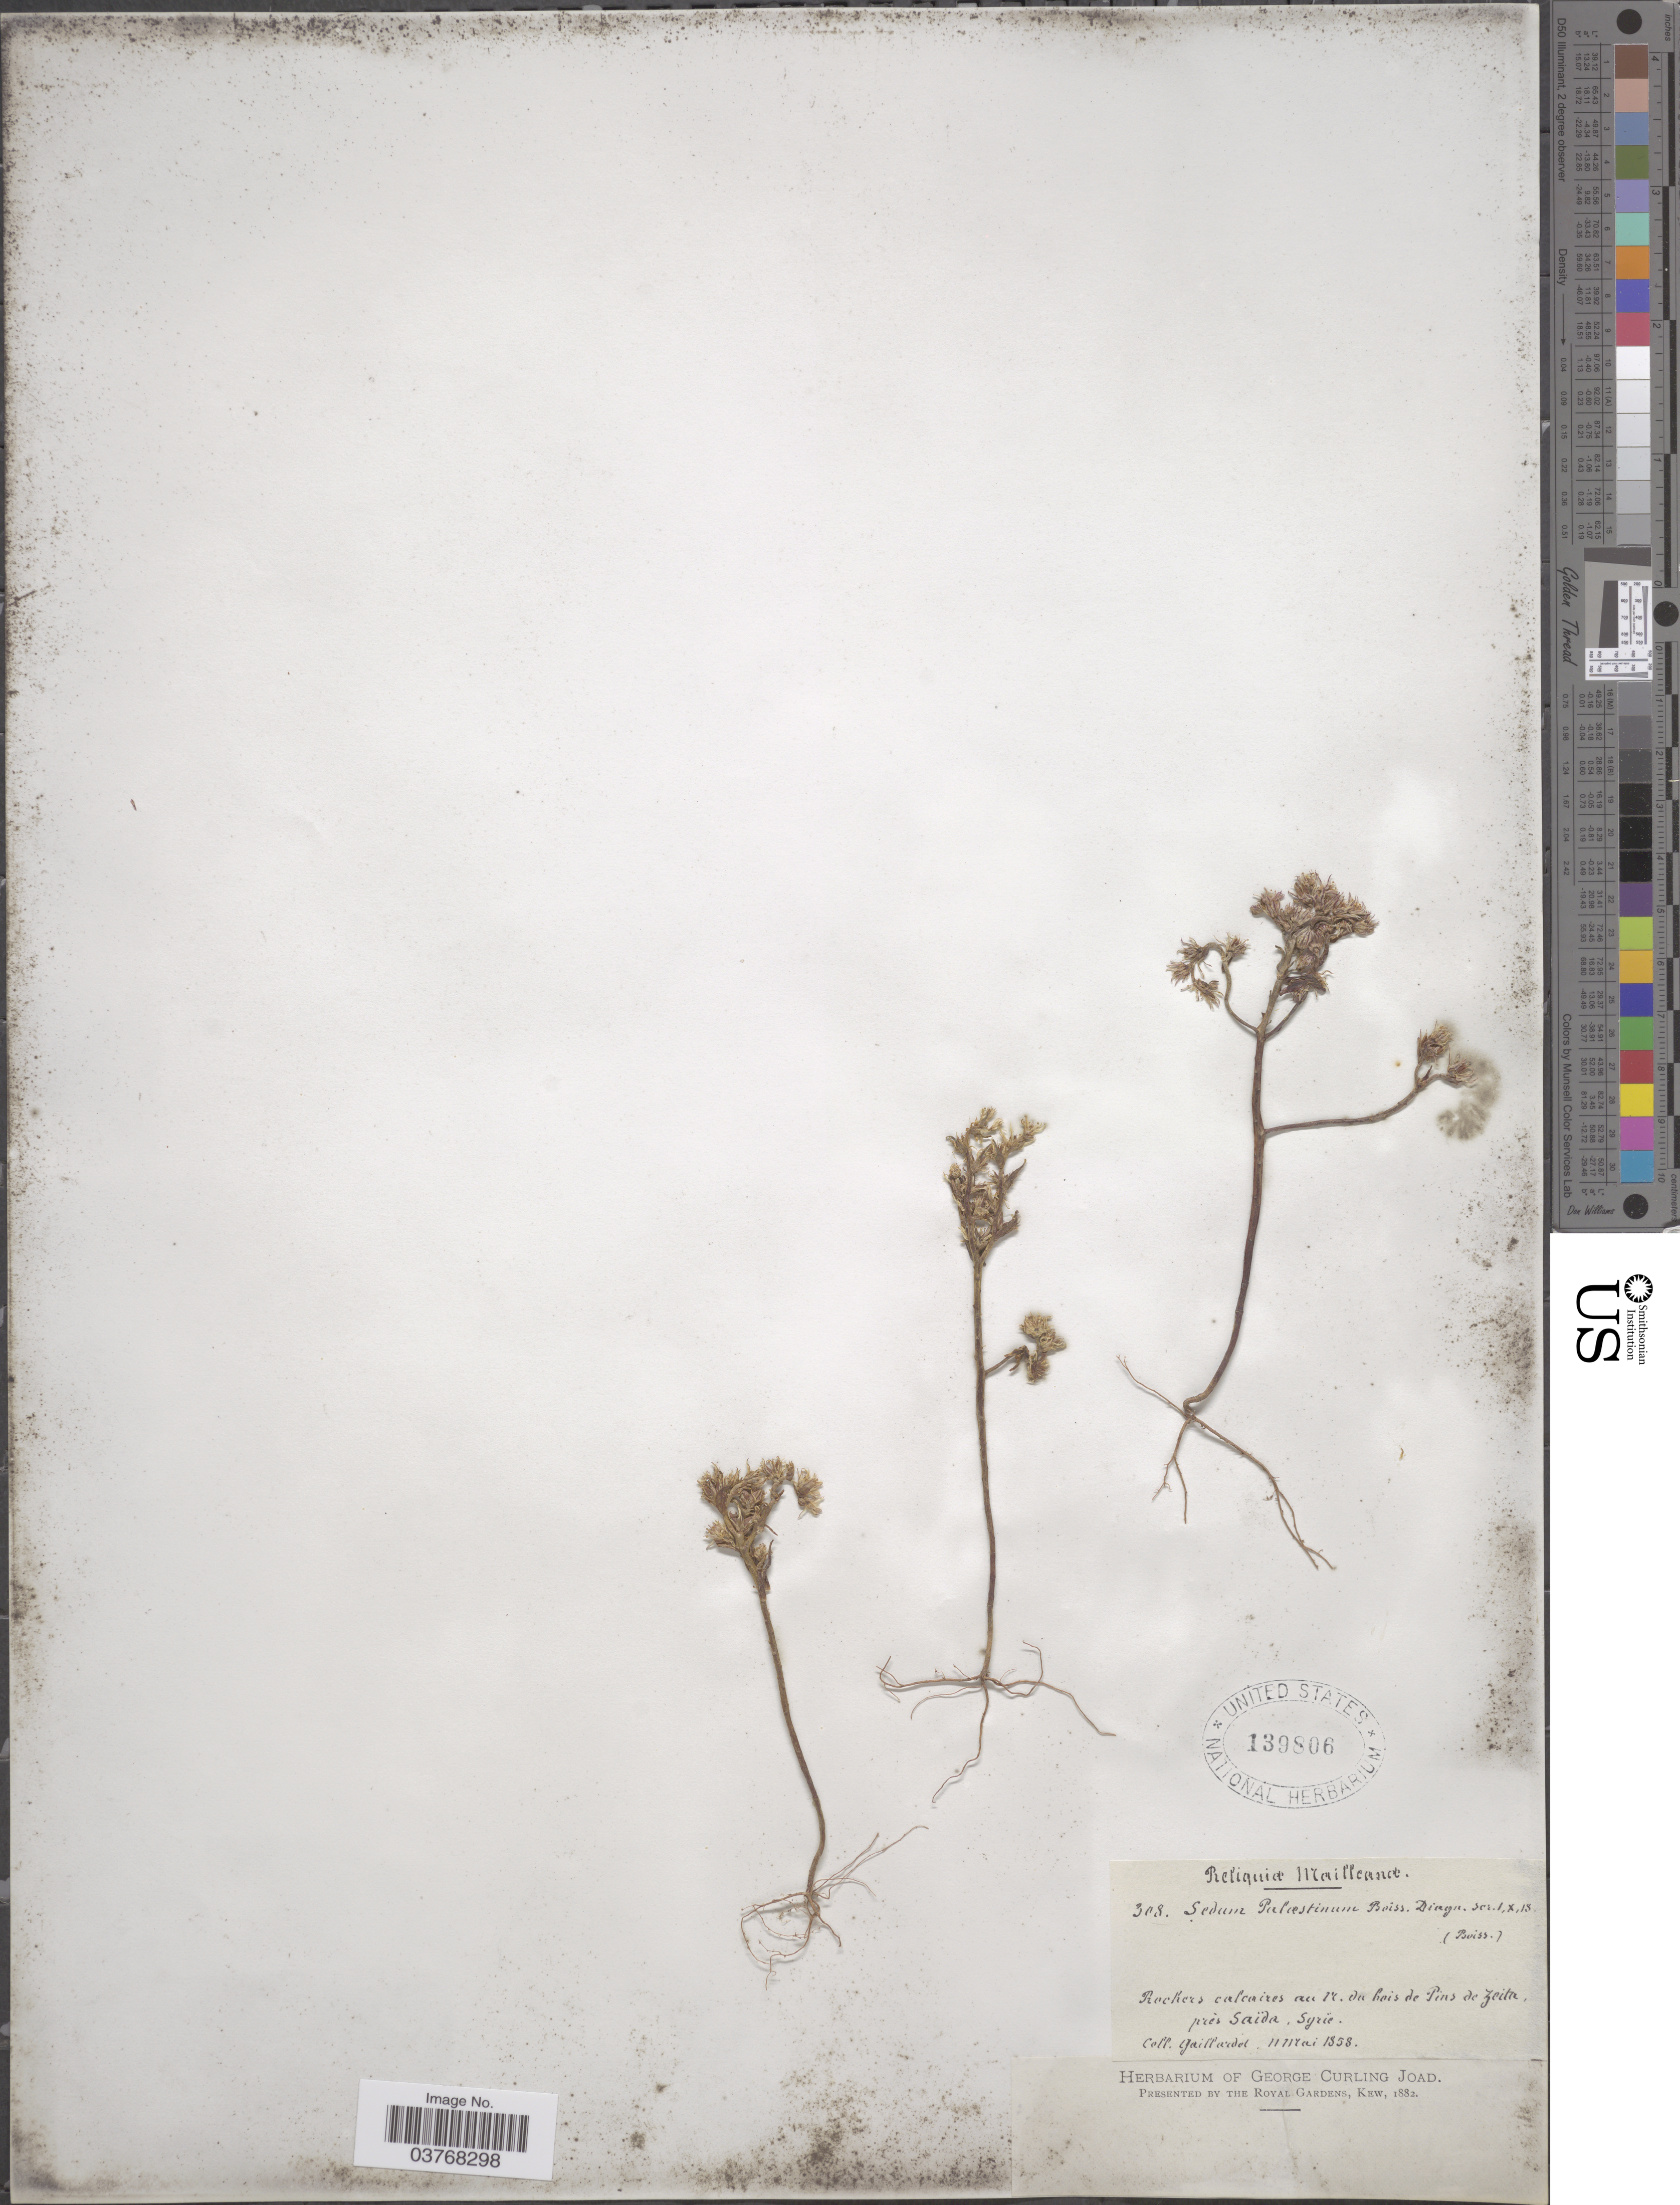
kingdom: Plantae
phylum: Tracheophyta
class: Magnoliopsida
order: Saxifragales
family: Crassulaceae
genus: Sedum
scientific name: Sedum palaestinum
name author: Boiss.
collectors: -. Gaillardet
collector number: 308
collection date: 1858-05-11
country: Syria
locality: Rockers calcenires au I'l du bois de Pins de Zeita, prés Saïda, Syrië.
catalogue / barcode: US 139806